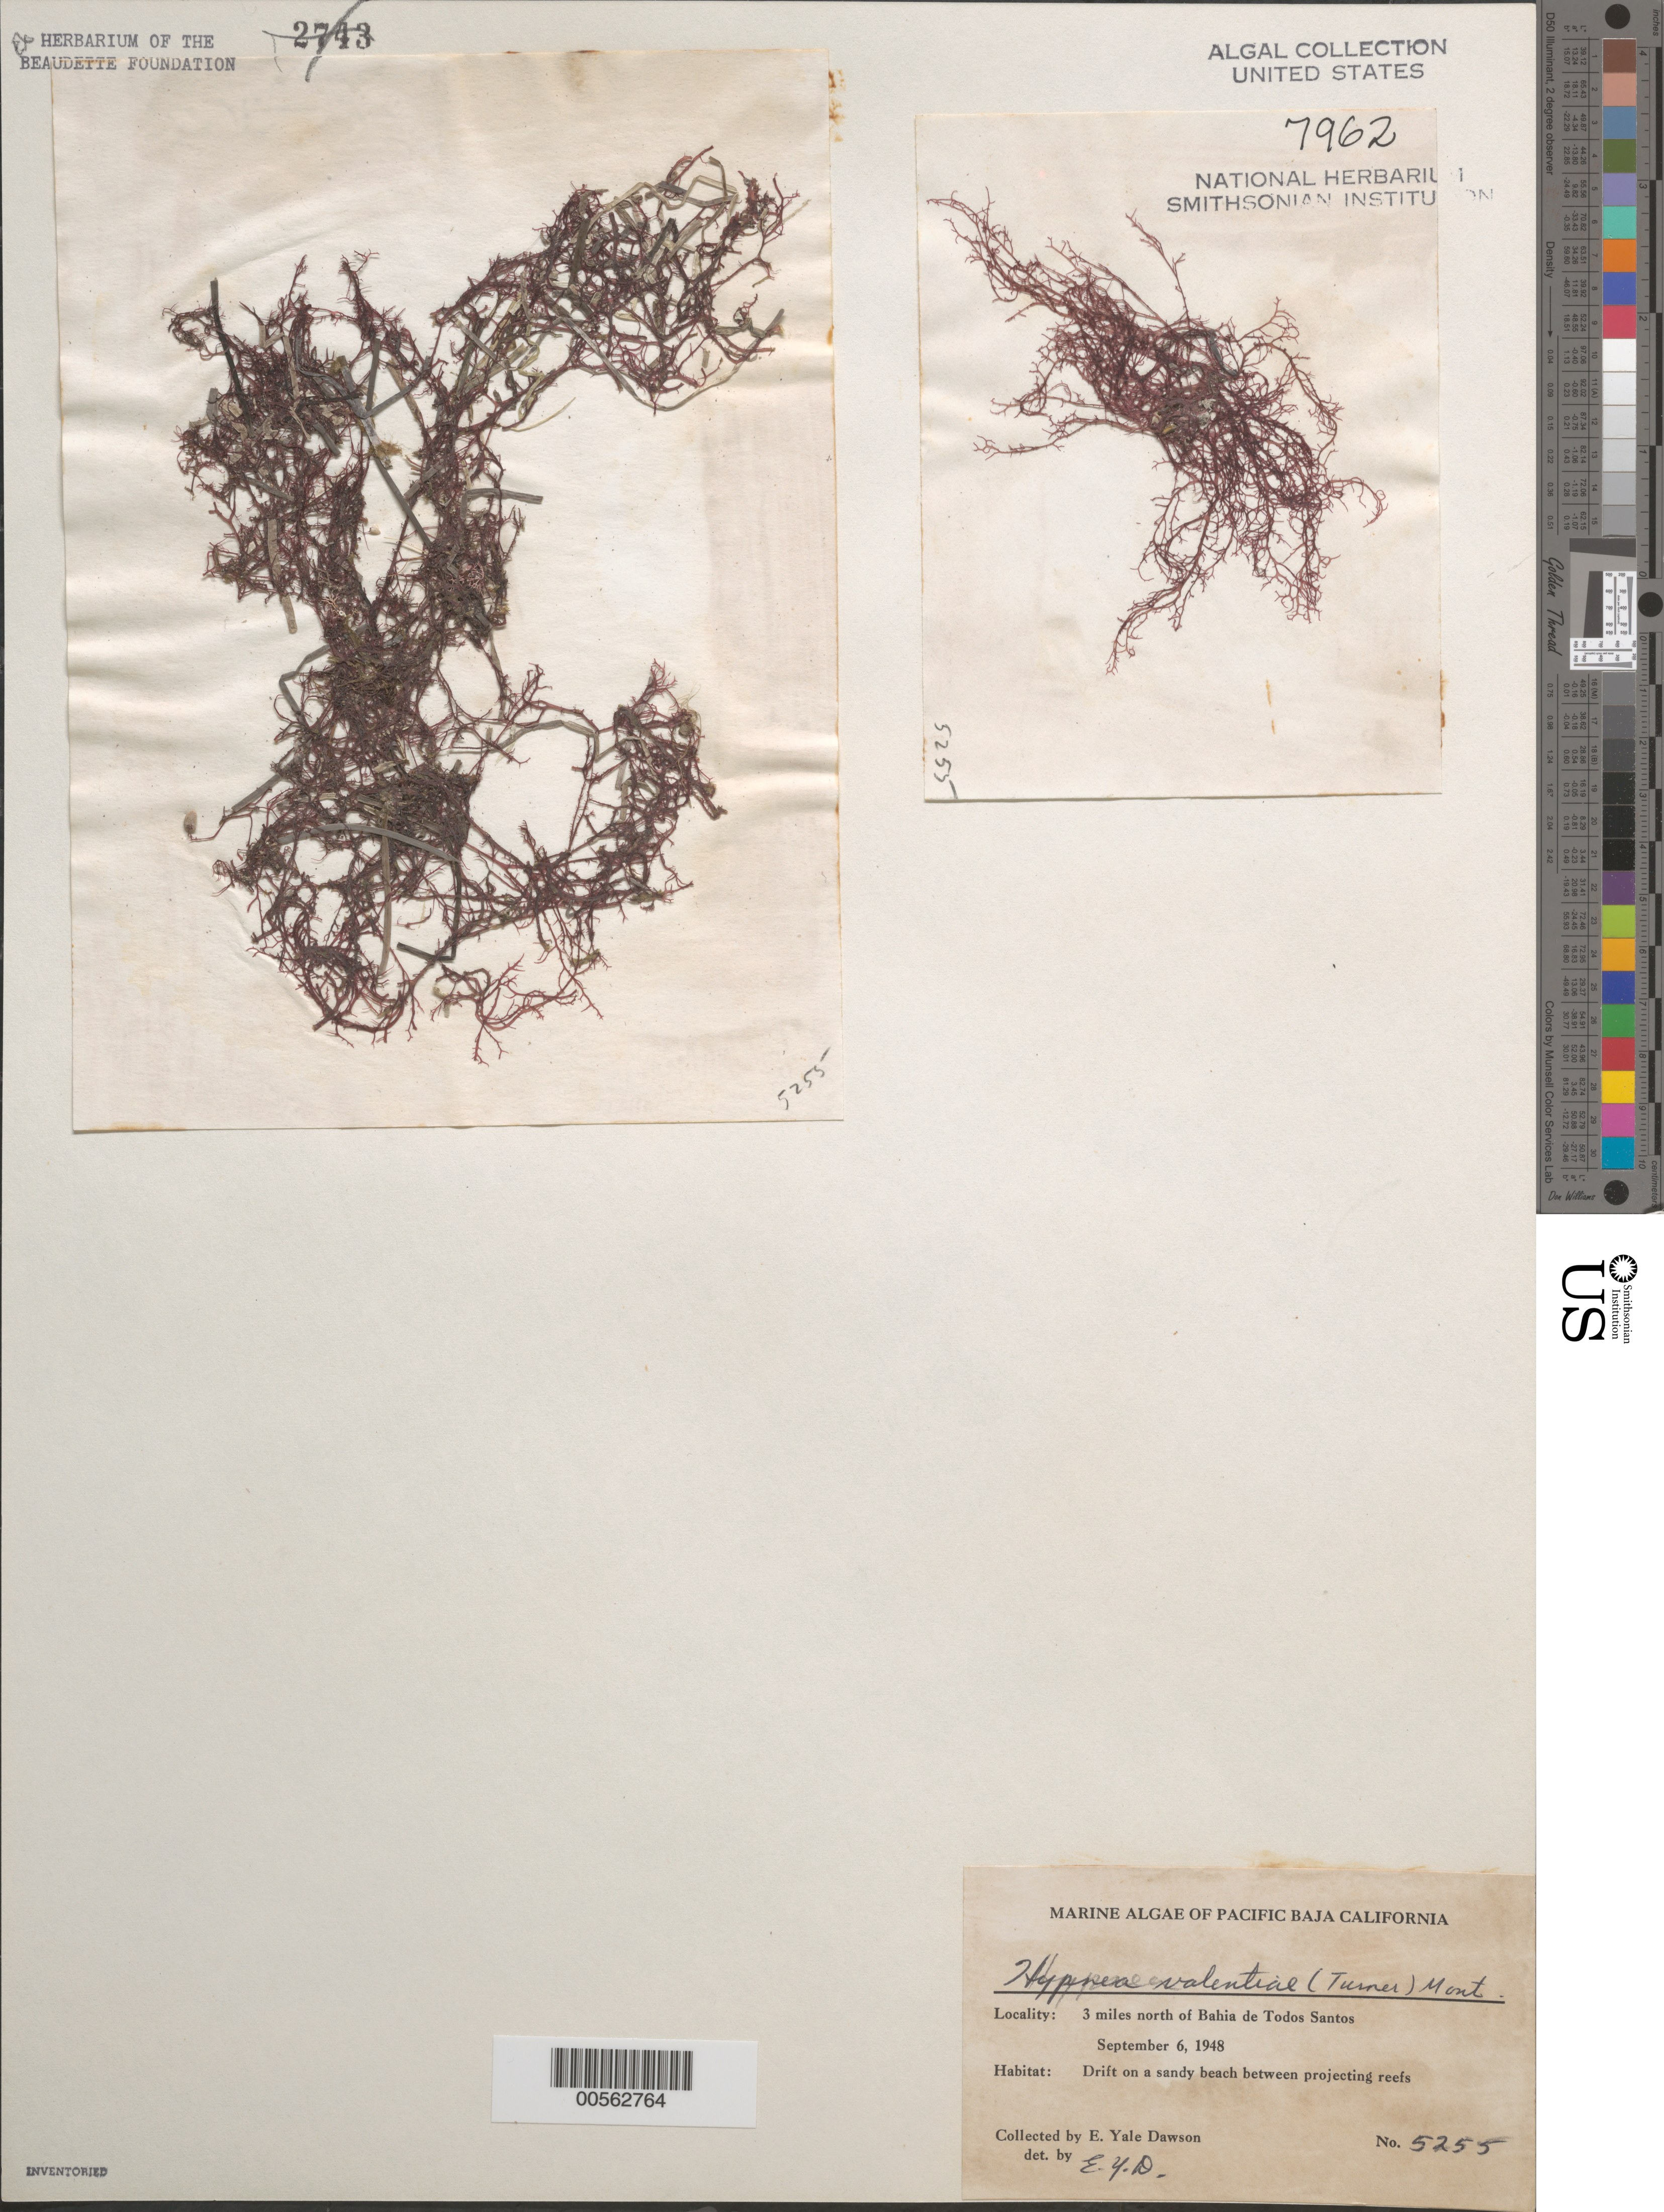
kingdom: Plantae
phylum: Rhodophyta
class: Florideophyceae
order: Gigartinales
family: Cystocloniaceae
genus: Hypnea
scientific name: Hypnea valentiae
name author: (Turner) Mont.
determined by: Dawson, E. Y.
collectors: W. Williams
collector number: EYD 5255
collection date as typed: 06 Sep 1948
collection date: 1948-09-06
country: Mexico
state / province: Baja California Sur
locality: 3 miles north of Bahia de Todos Santos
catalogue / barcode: US 7962